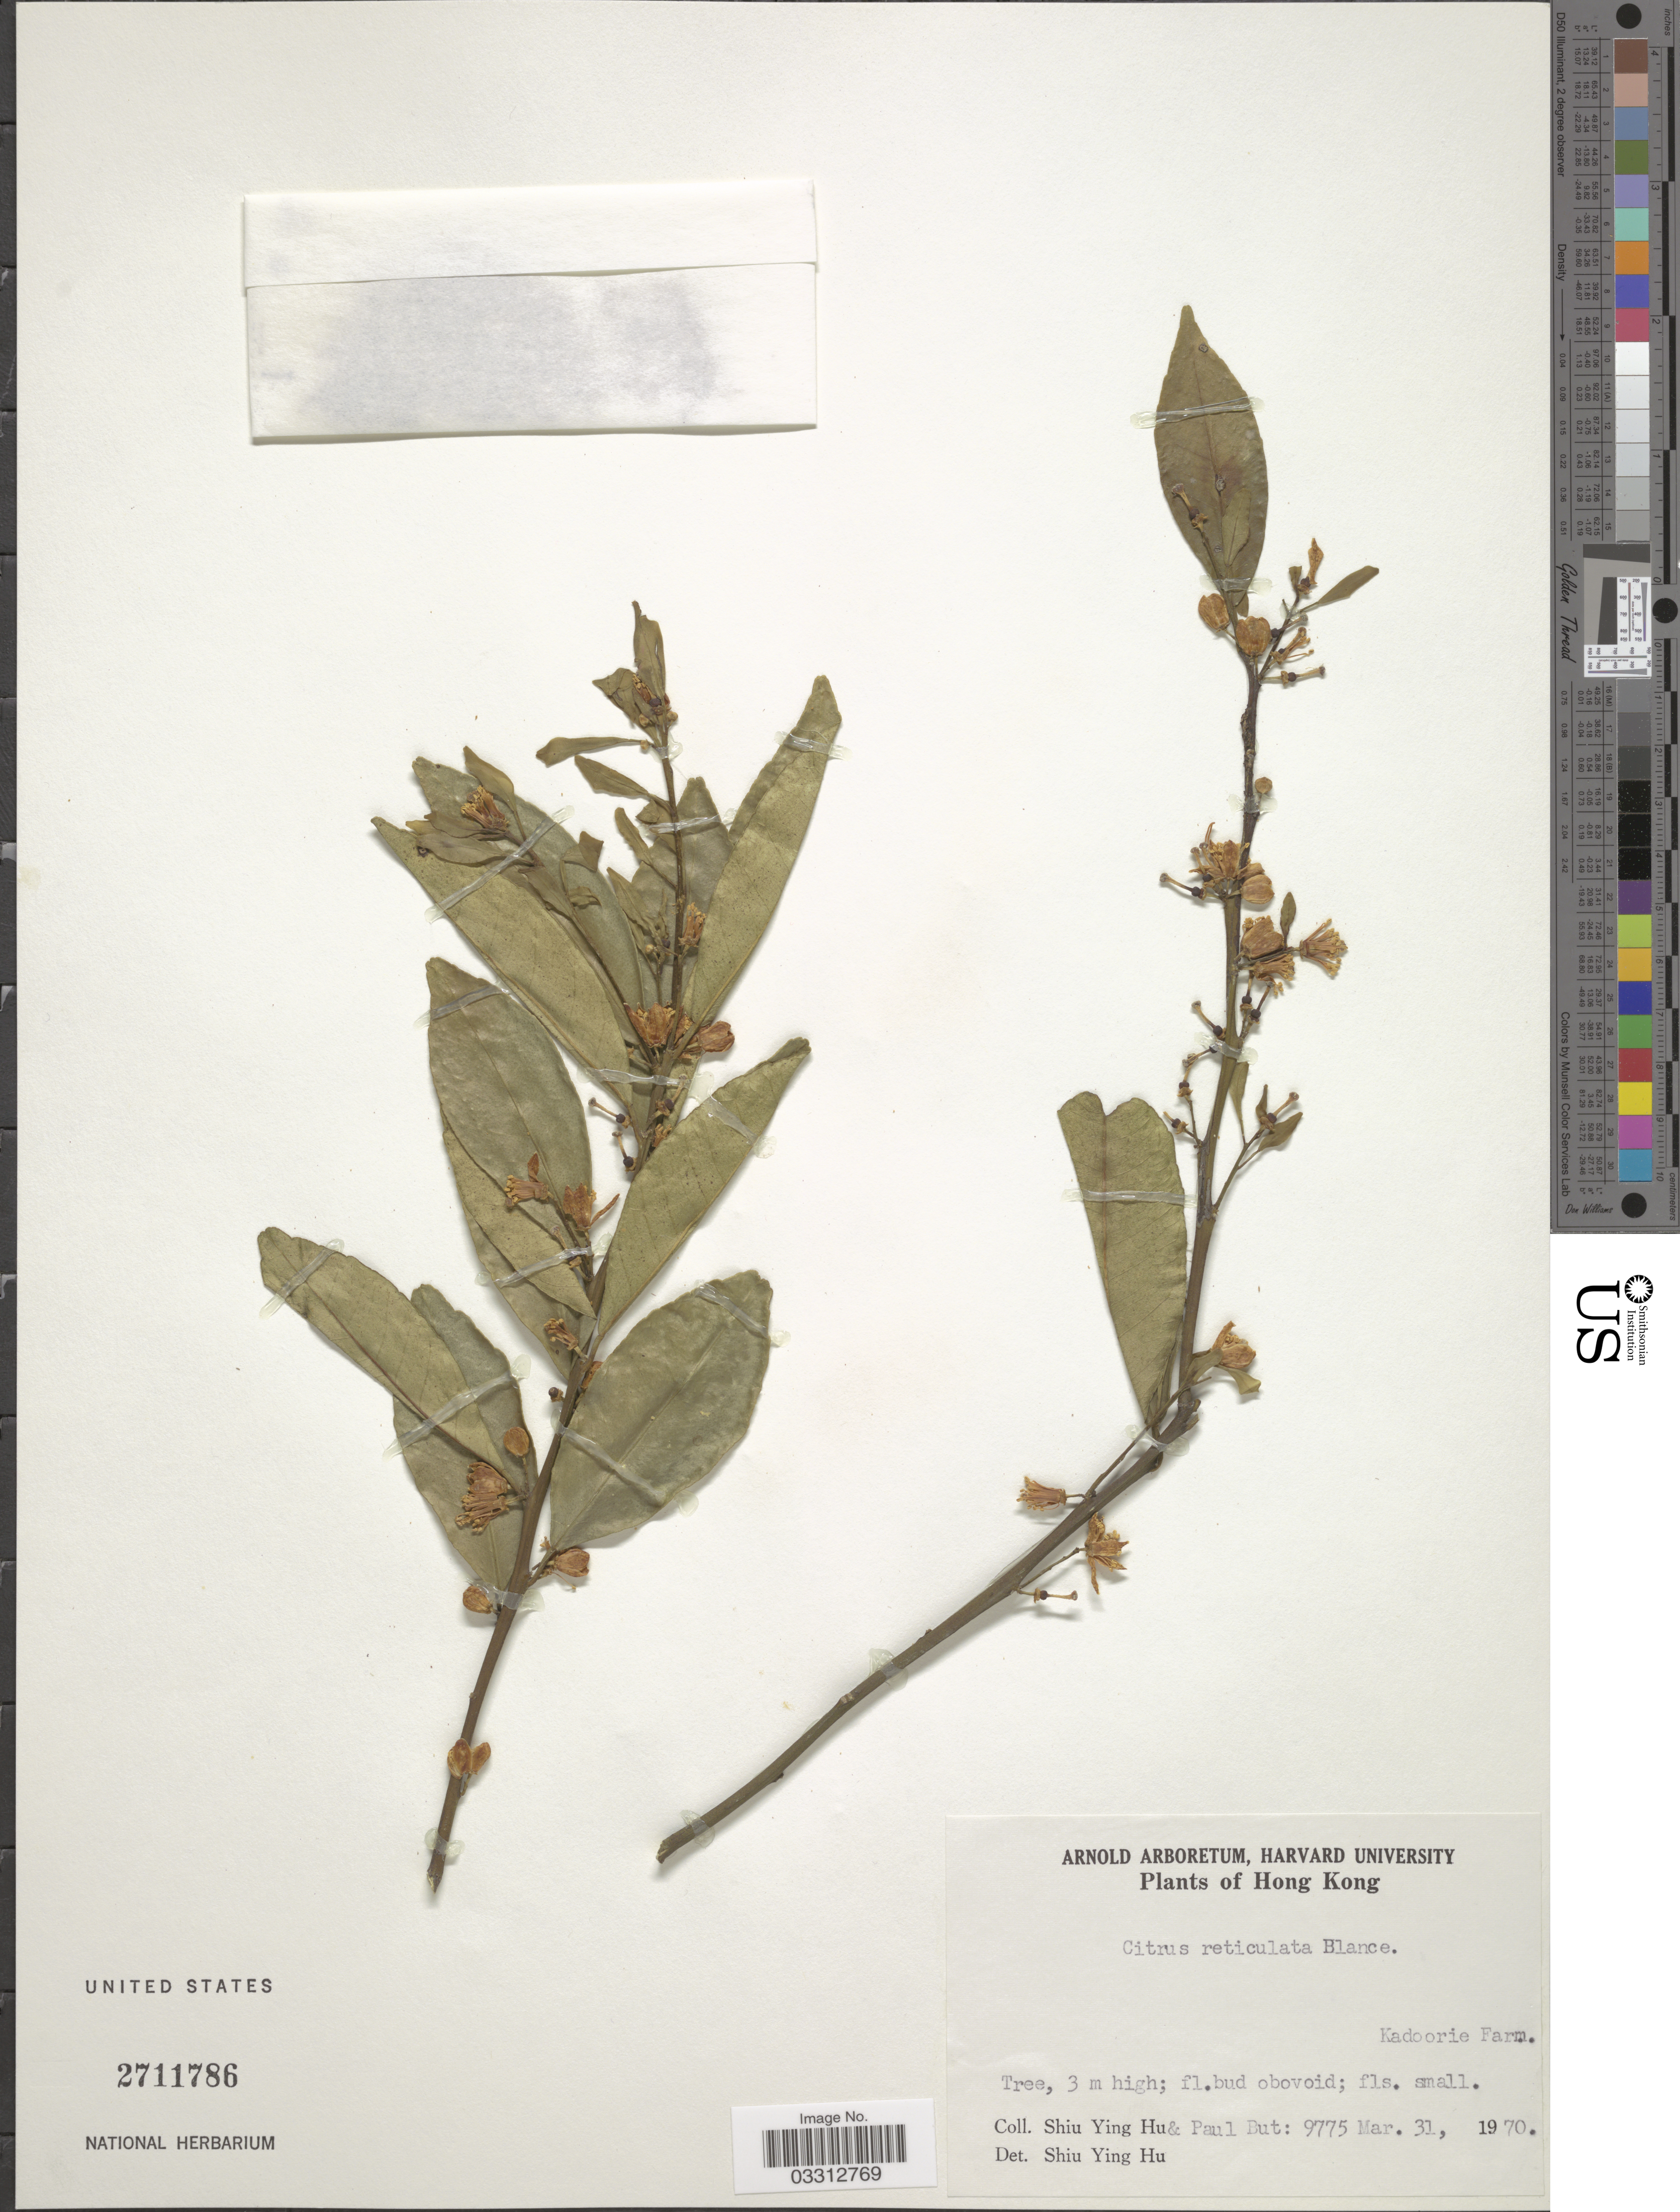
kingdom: Plantae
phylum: Tracheophyta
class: Magnoliopsida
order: Sapindales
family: Rutaceae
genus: Citrus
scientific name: Citrus reticulata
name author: Blanco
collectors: S. Y. Hu & P. But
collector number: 9775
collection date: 1970-03-31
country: China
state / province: Hong Kong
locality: Kadoorie Farm.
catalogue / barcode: US 2711786